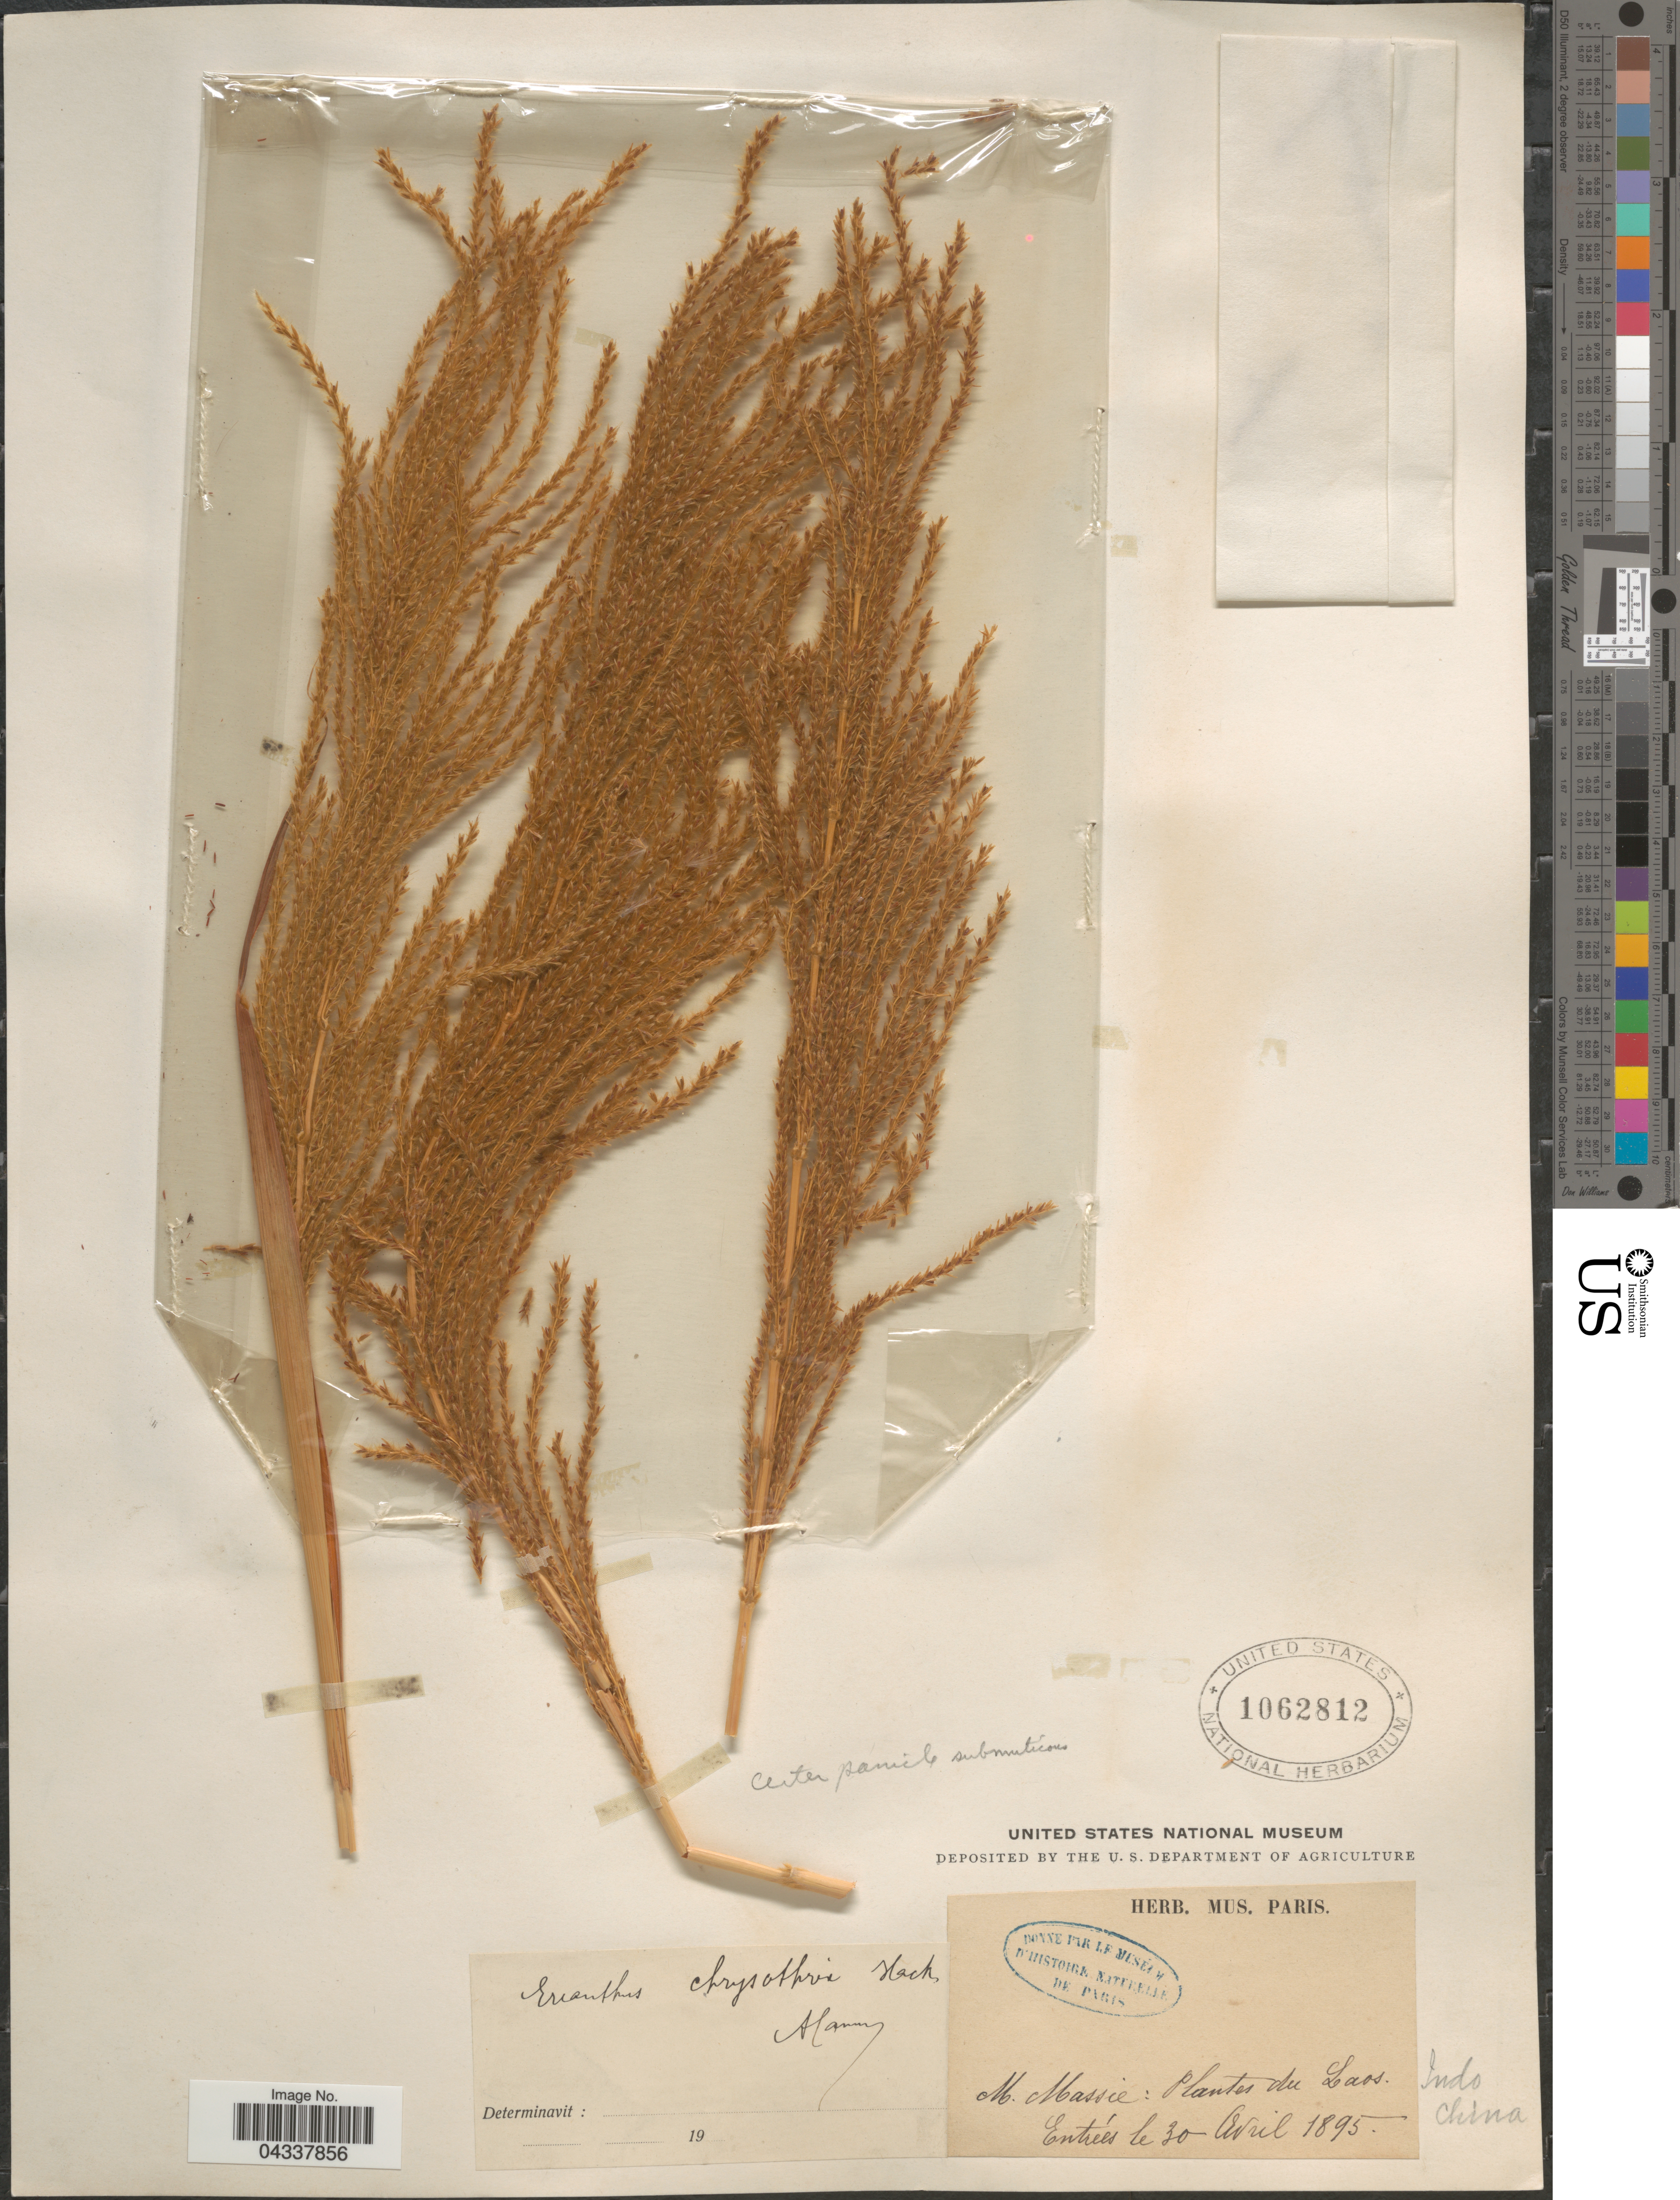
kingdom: Plantae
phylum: Tracheophyta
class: Liliopsida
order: Poales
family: Poaceae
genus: Narenga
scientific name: Narenga fallax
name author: (Balansa) Bor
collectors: M. Massie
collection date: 1895-04-30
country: Laos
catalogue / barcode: US 1062812